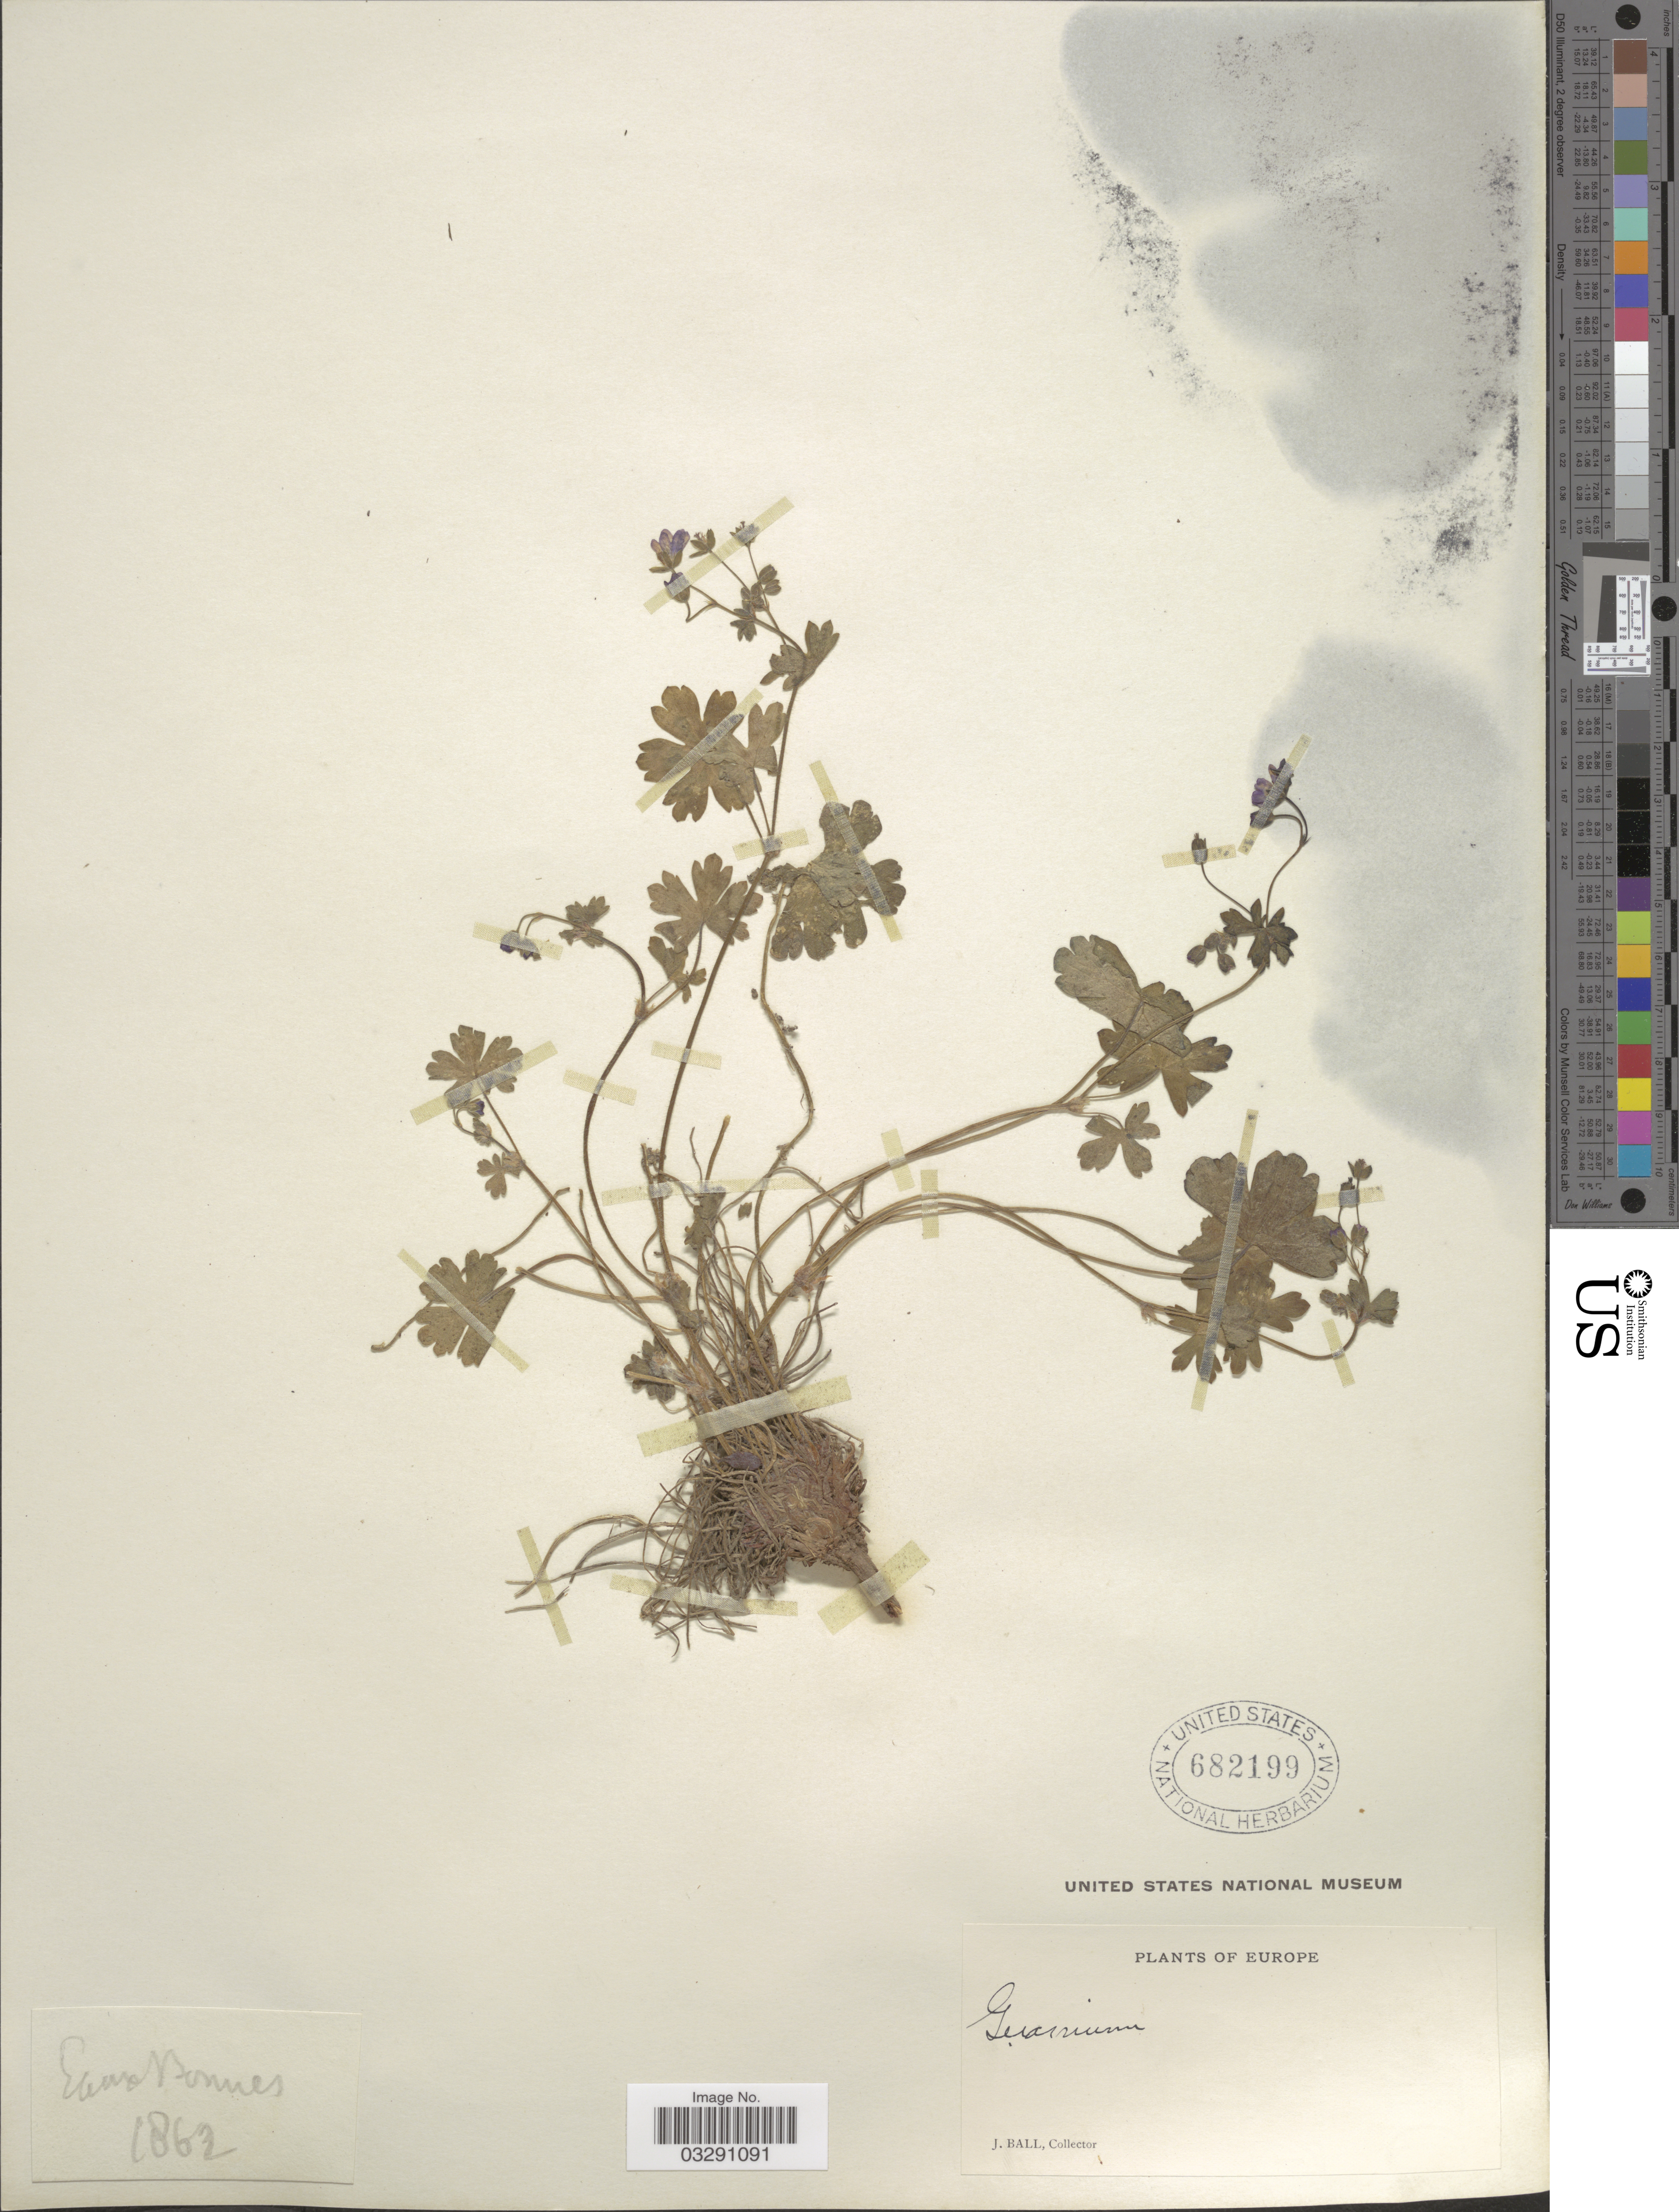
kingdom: Plantae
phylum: Tracheophyta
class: Magnoliopsida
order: Geraniales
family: Geraniaceae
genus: Geranium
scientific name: Geranium sp.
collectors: J. Ball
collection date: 1862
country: France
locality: Eaux Bonnes. Europe.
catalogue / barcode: US 682199